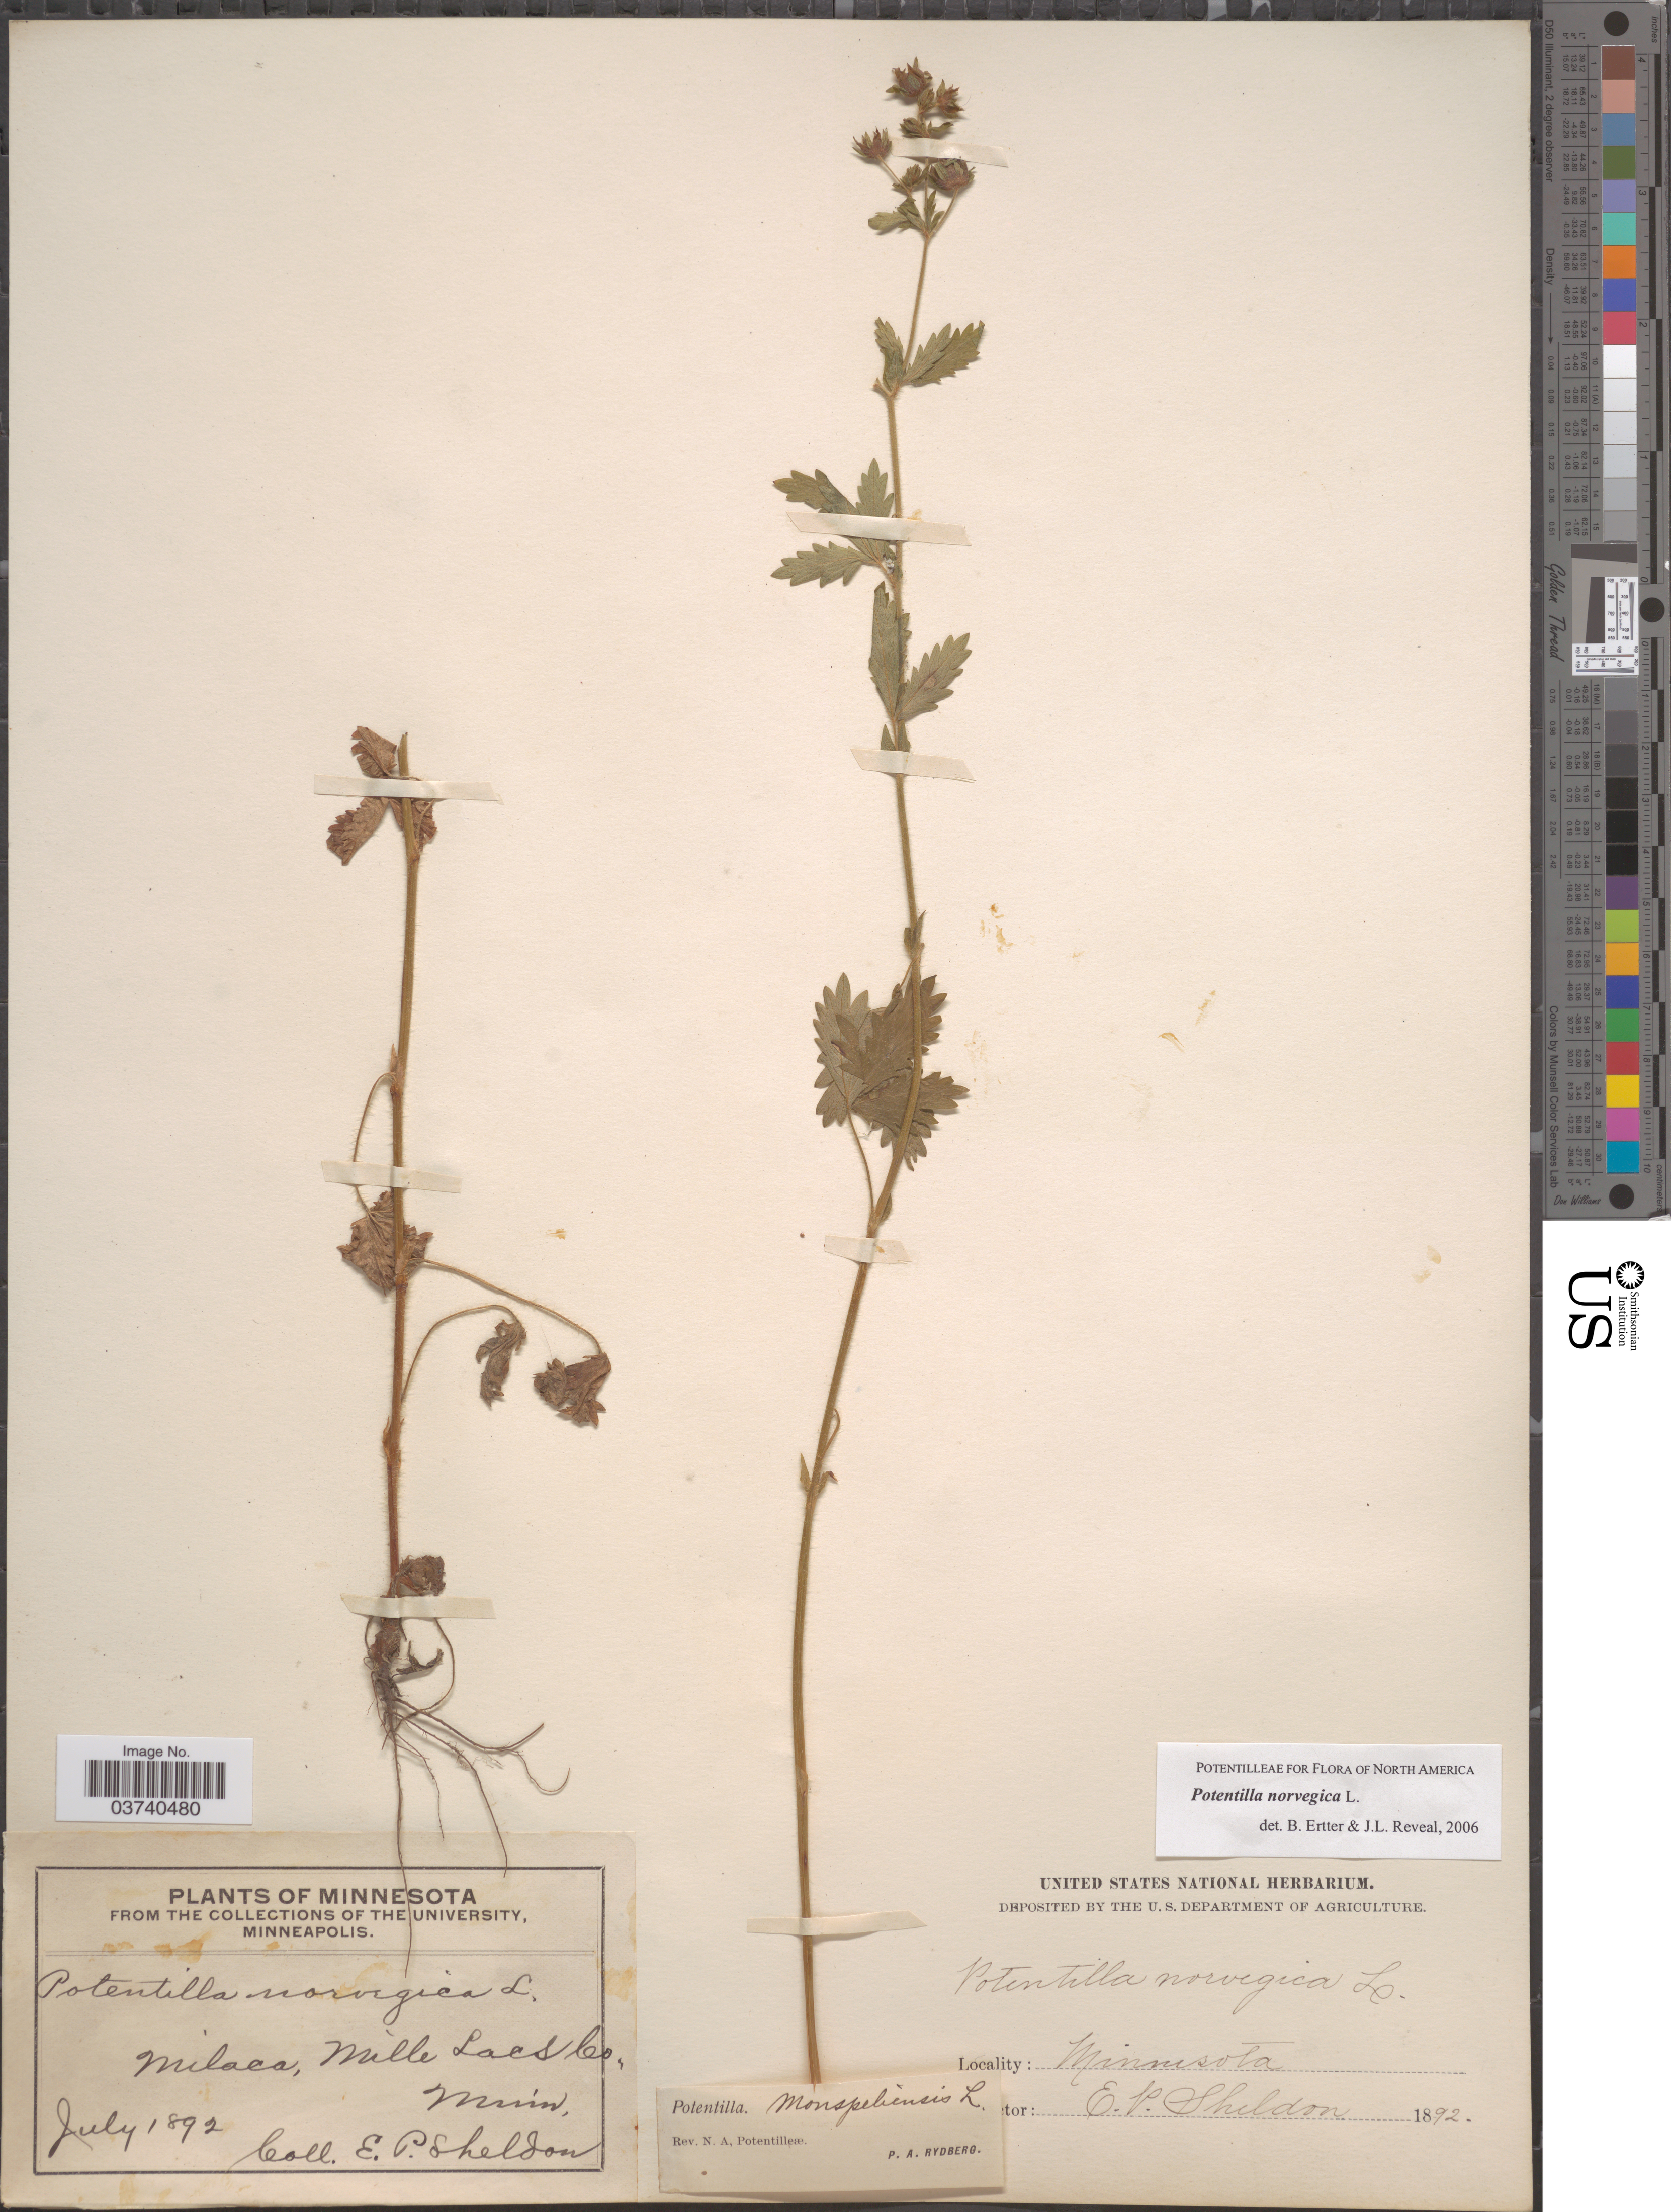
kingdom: Plantae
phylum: Tracheophyta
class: Magnoliopsida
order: Rosales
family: Rosaceae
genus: Potentilla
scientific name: Potentilla norvegica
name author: L.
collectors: E. P. Sheldon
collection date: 1892-07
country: United States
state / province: Minnesota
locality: Milaca, Mille Lacs Co.